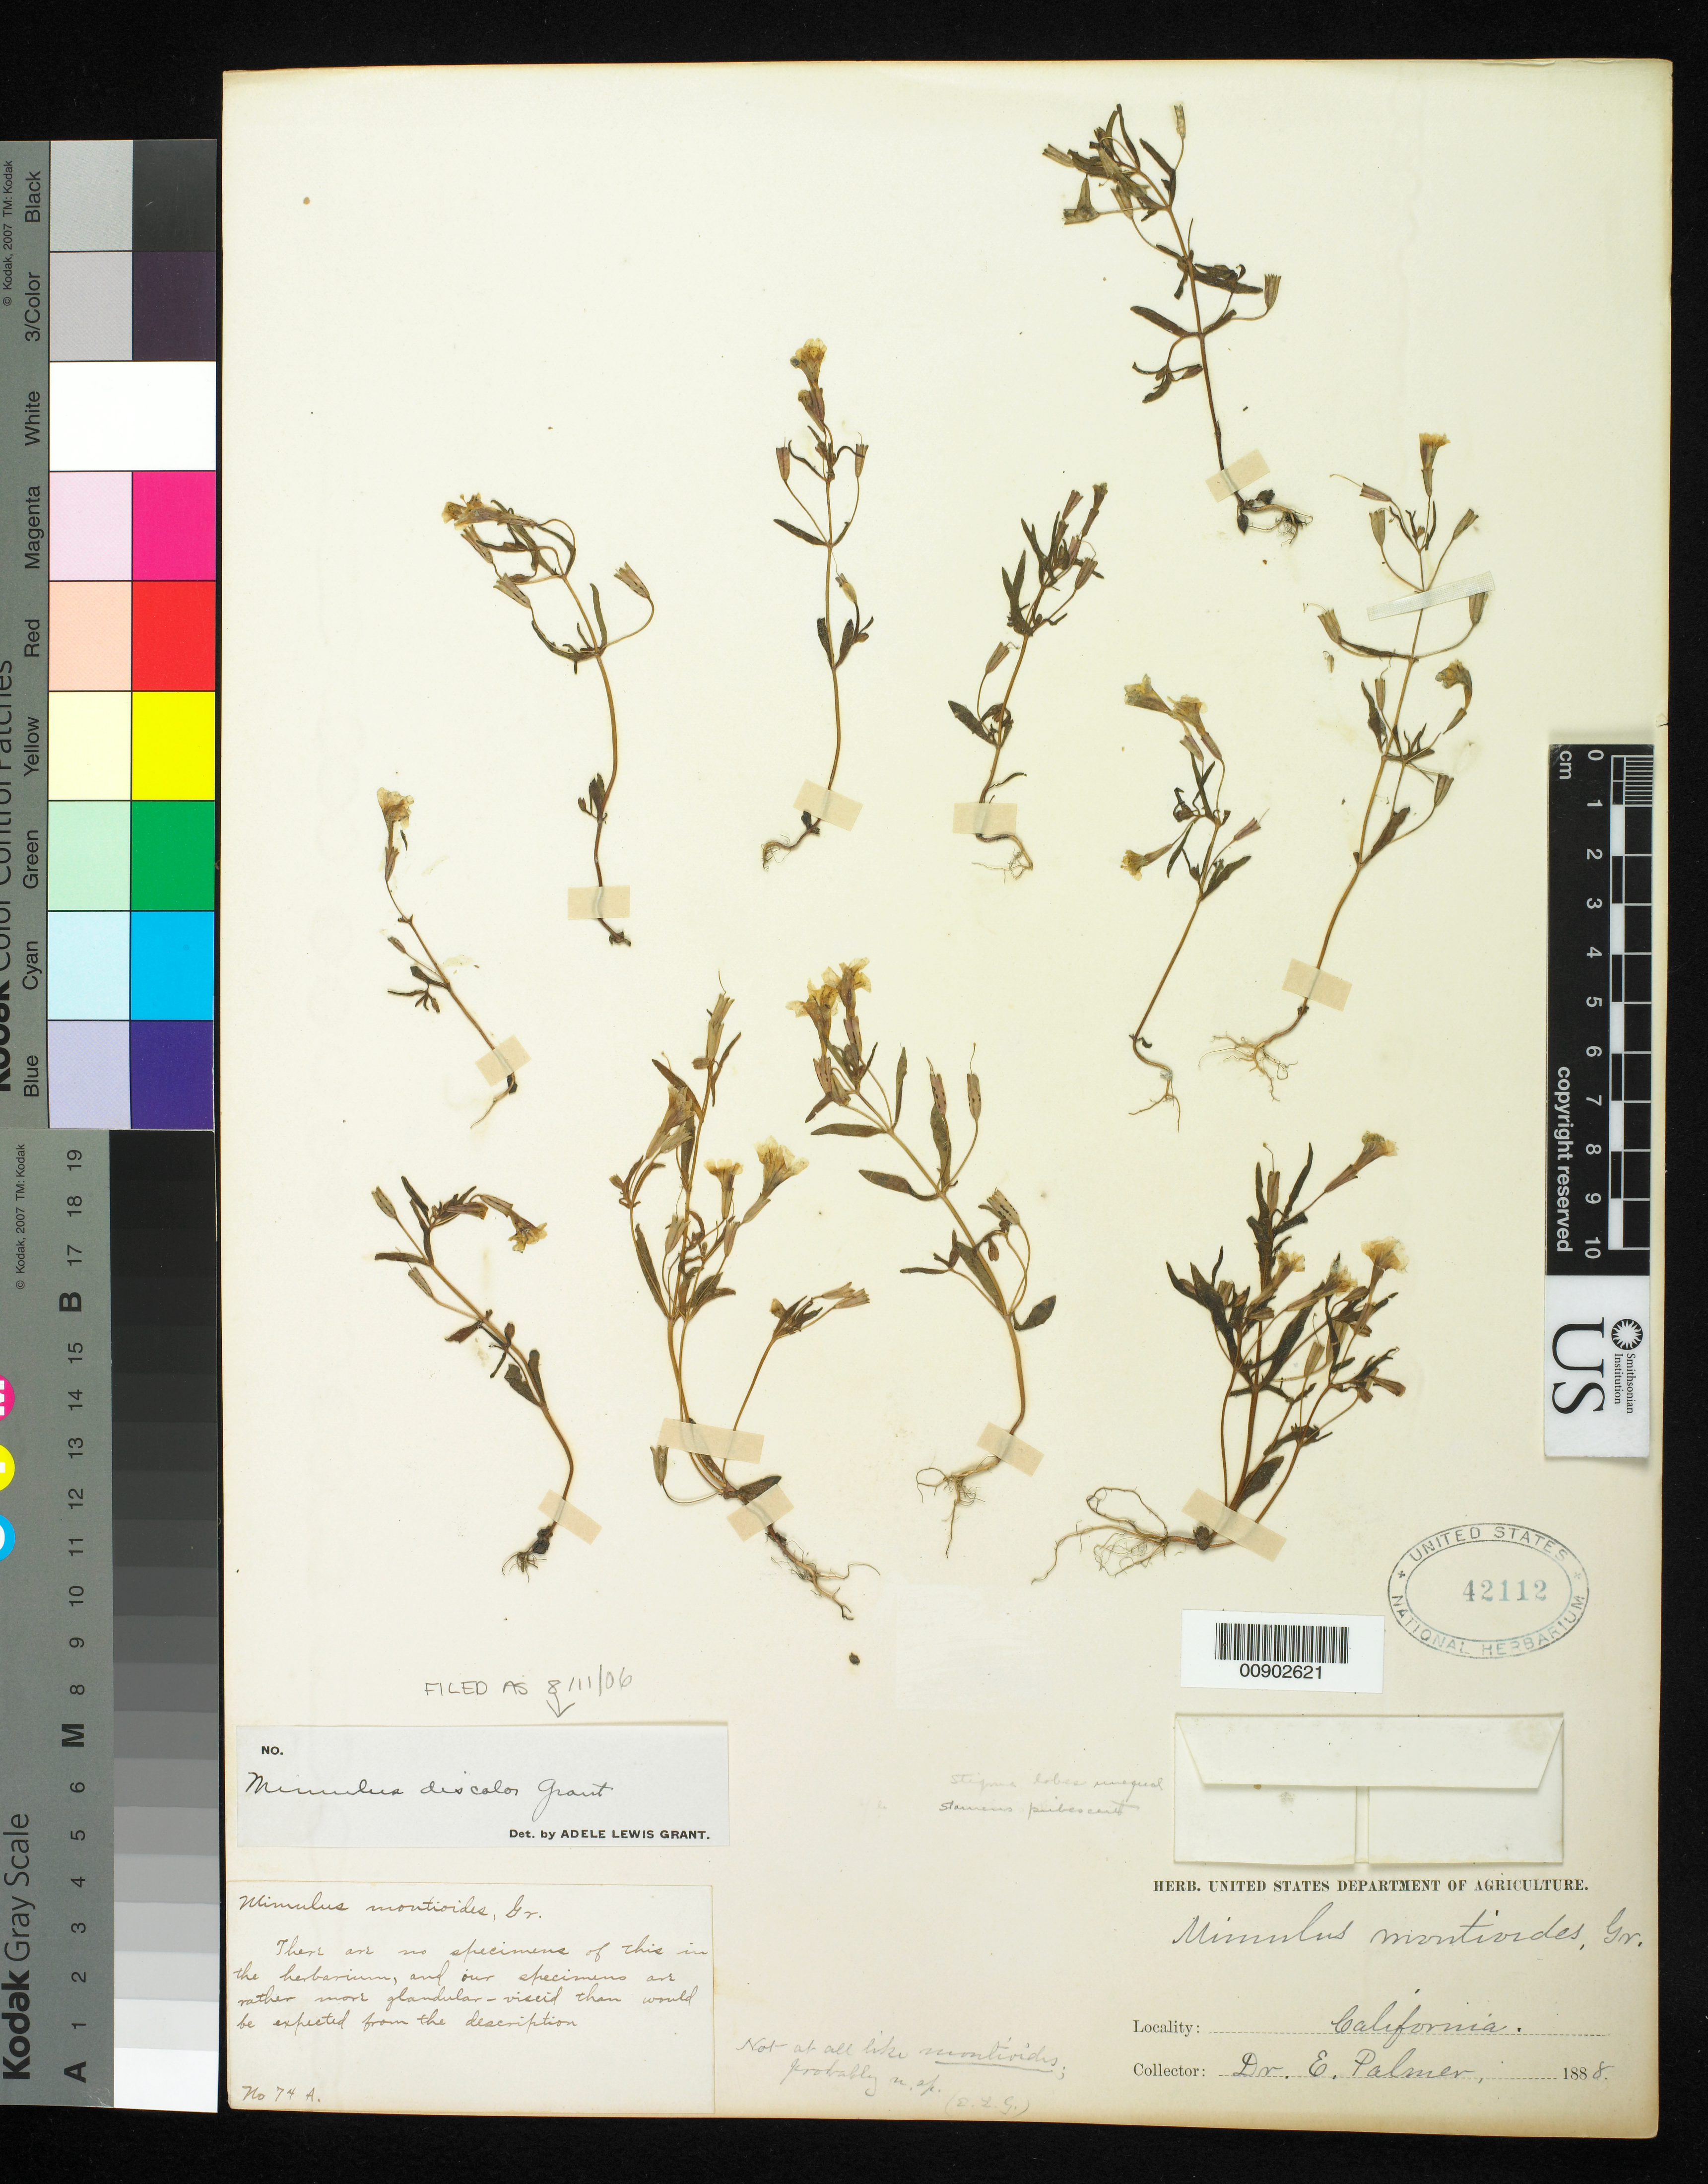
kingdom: Plantae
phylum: Tracheophyta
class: Magnoliopsida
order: Lamiales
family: Phrymaceae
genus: Mimulus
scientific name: Mimulus discolor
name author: A.L. Grant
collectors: E. Palmer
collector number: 74 A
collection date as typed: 1888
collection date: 1888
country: United States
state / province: California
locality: California.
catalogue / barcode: US 42112